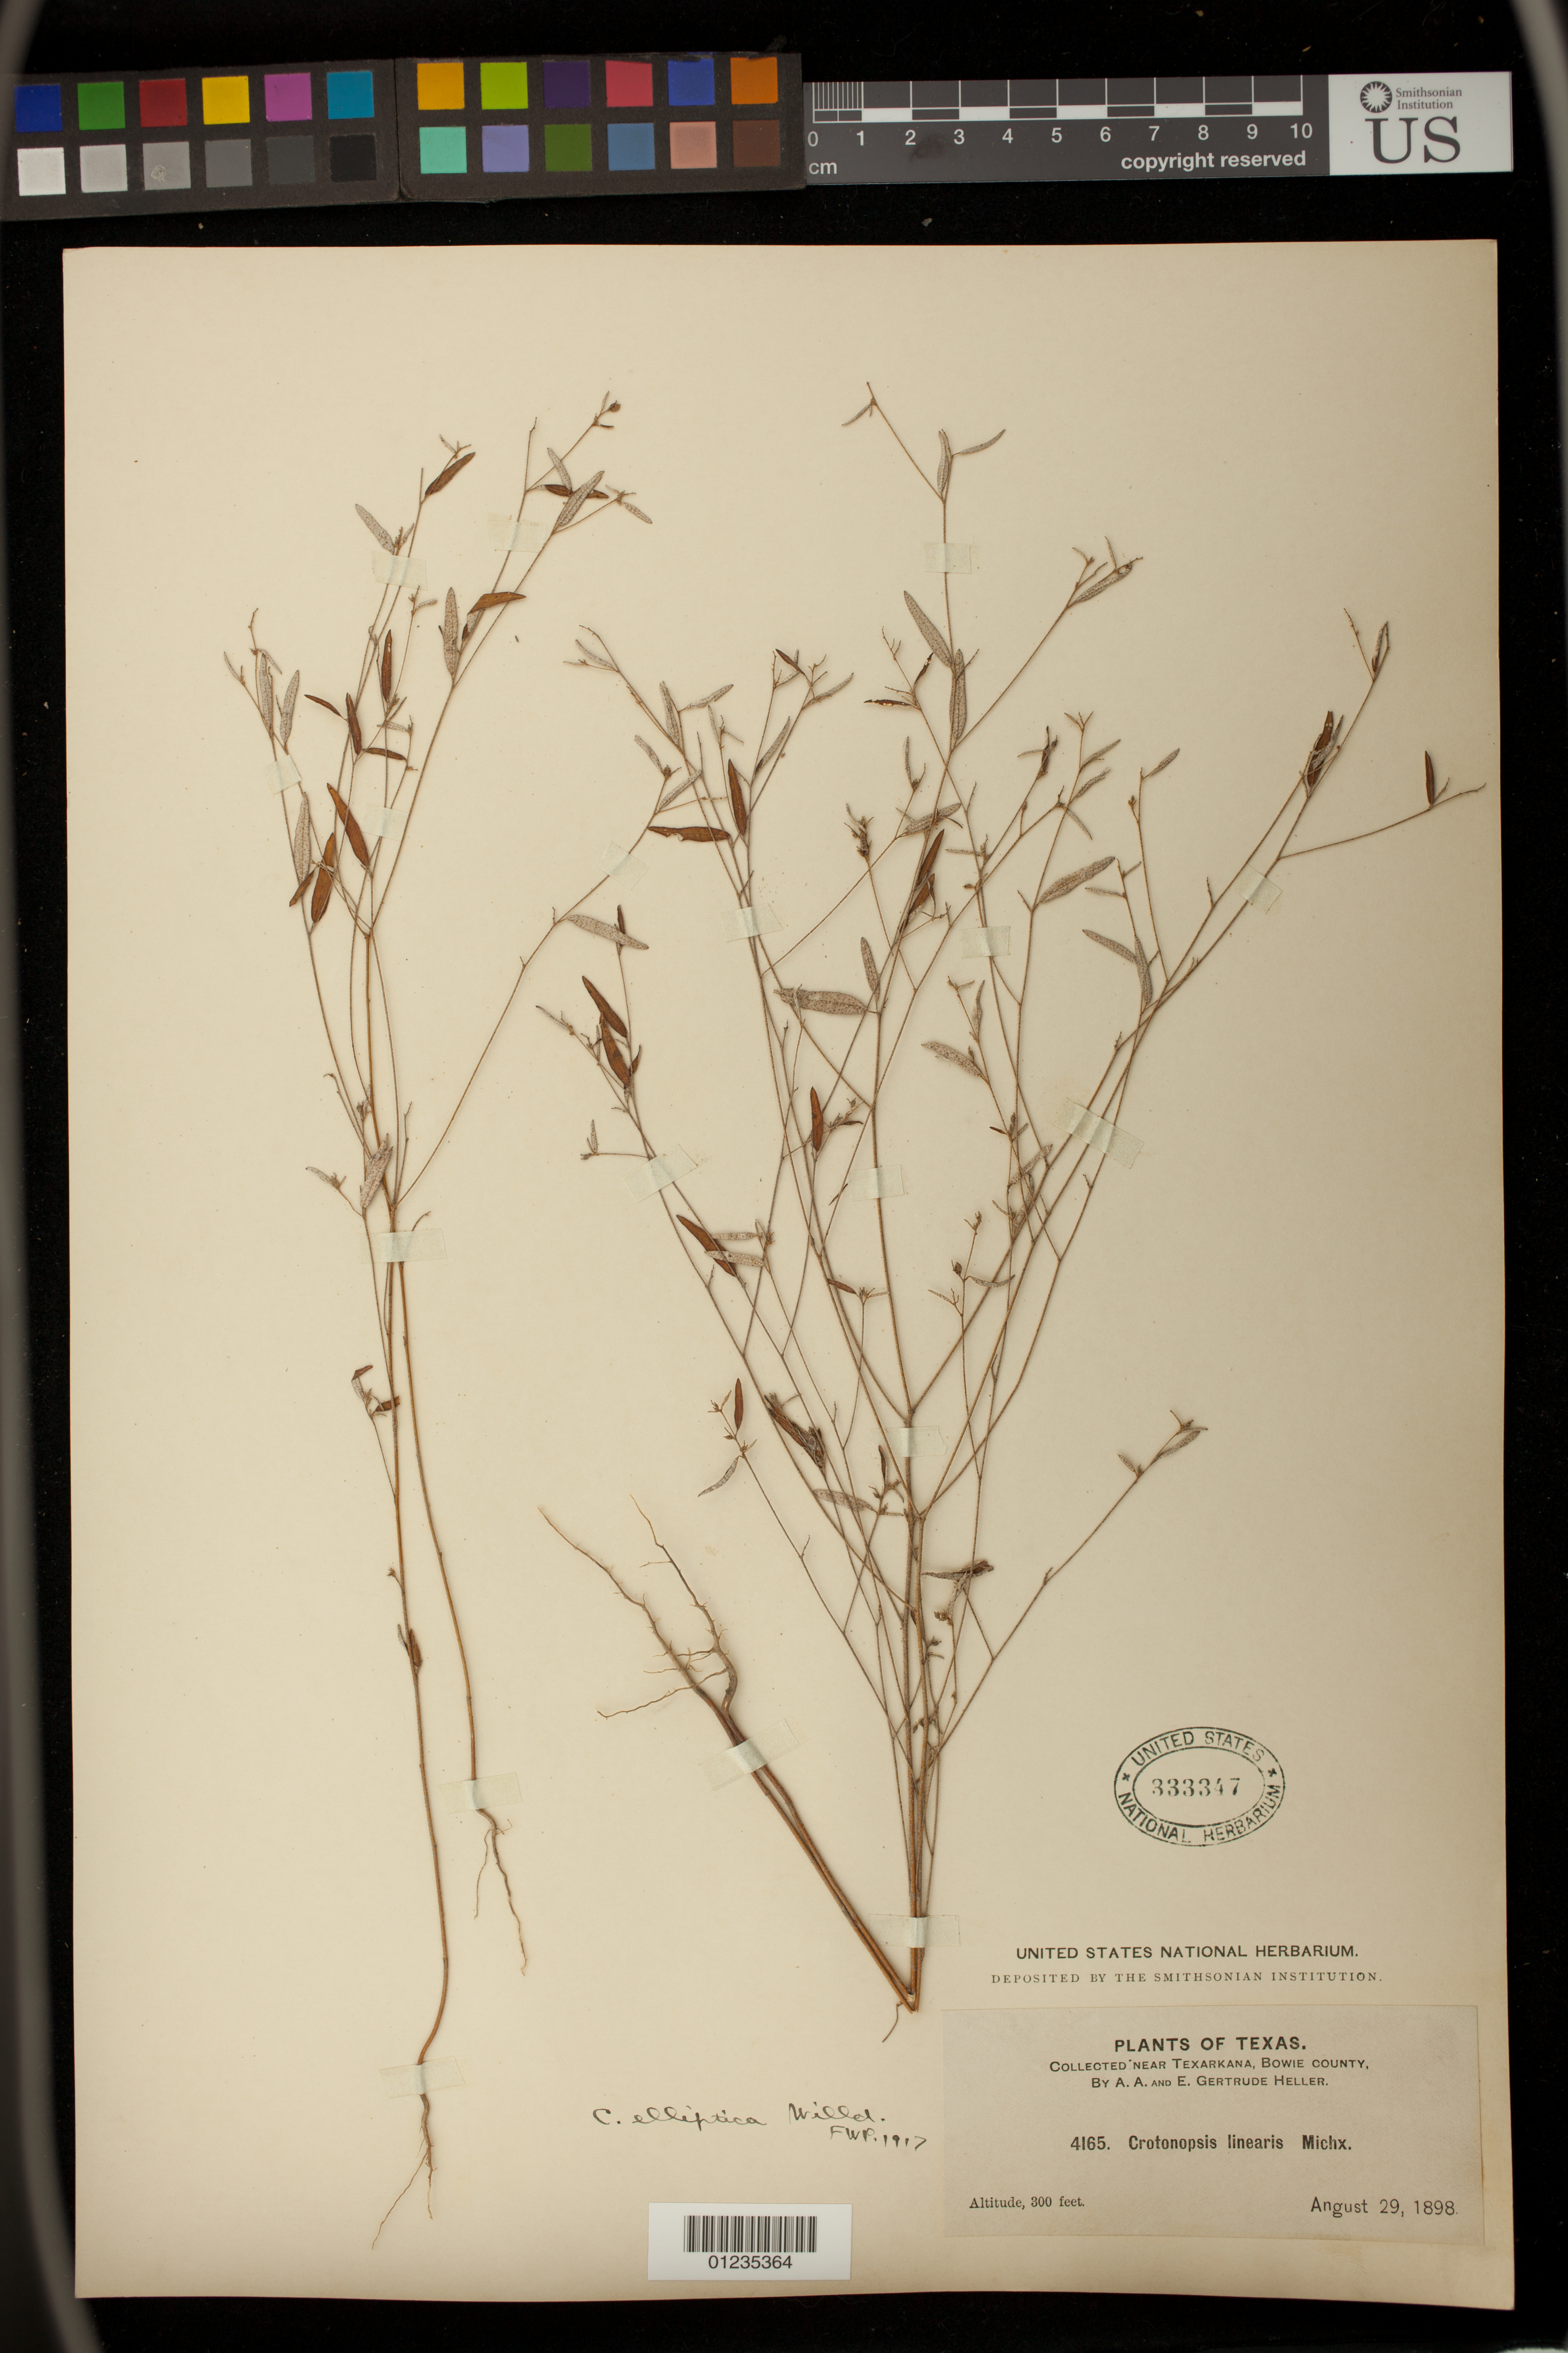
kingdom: Plantae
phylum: Tracheophyta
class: Magnoliopsida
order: Malpighiales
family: Euphorbiaceae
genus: Crotonopsis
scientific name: Crotonopsis elliptica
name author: Willd.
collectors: E. G. Heller & E. G. Heller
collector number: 4165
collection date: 1898-08-29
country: United States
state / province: Texas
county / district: Bowie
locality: Texarkana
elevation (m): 91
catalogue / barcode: US 333347